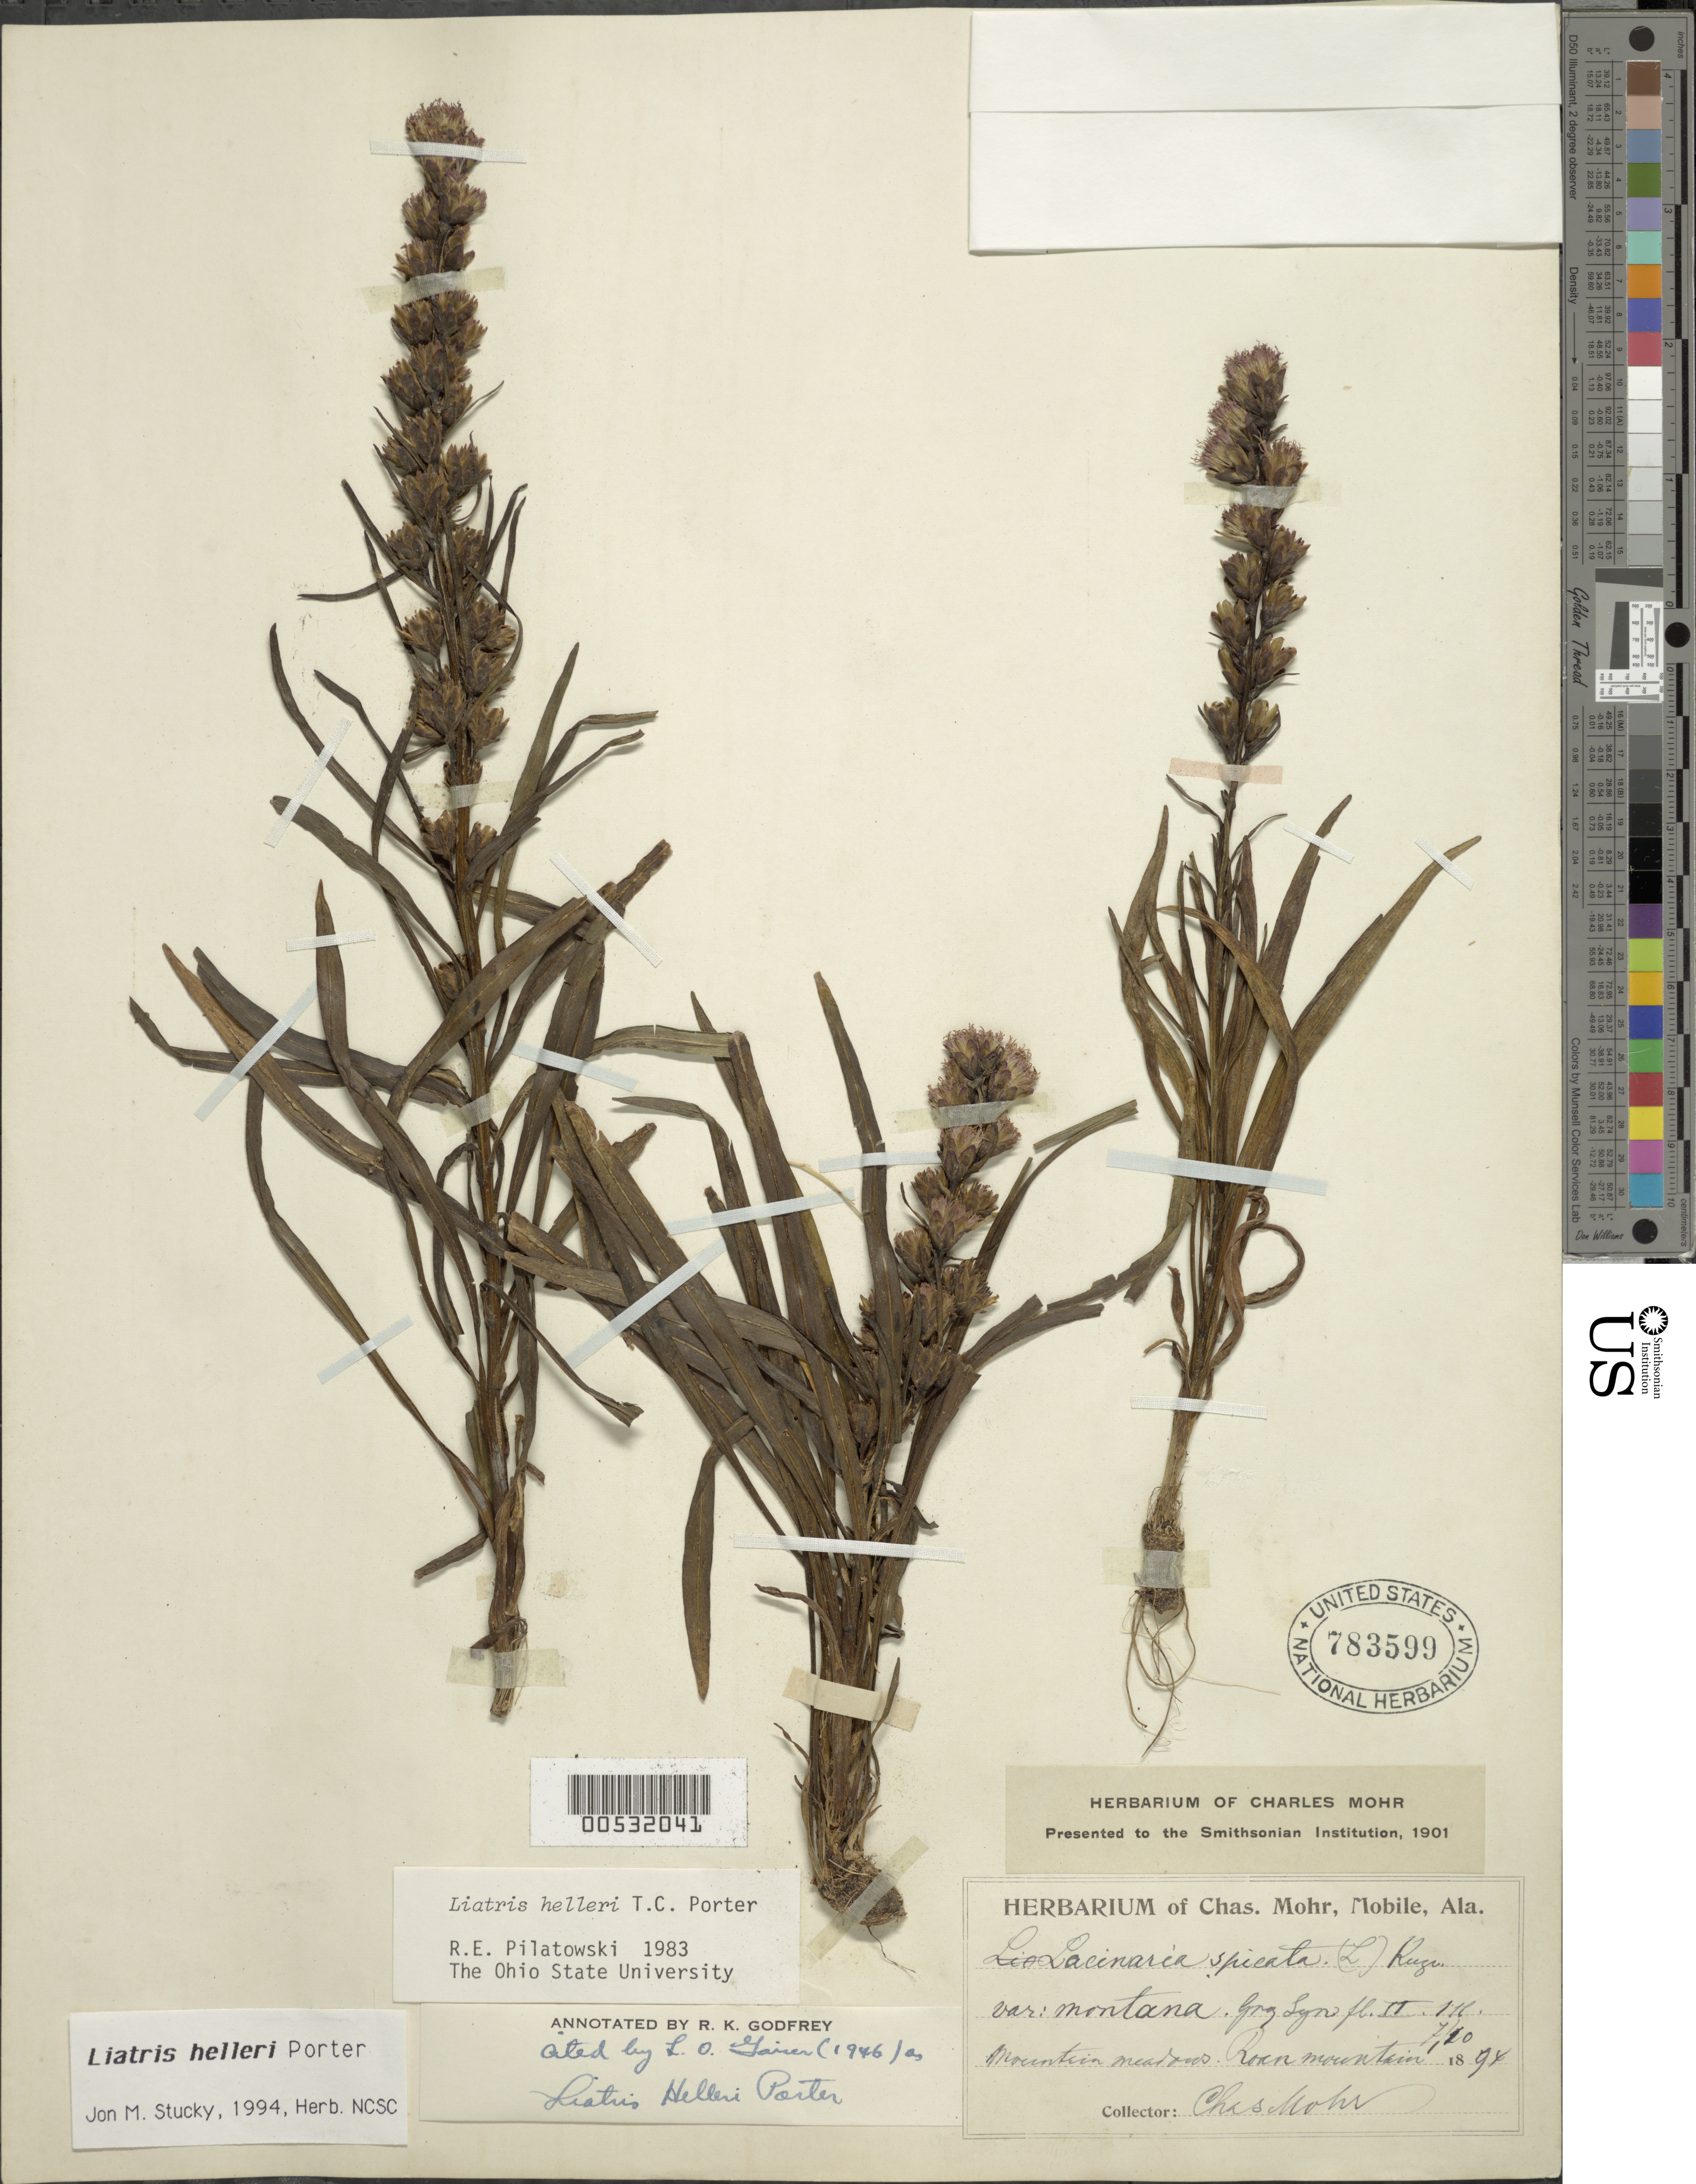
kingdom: Plantae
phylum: Tracheophyta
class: Magnoliopsida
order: Asterales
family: Asteraceae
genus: Liatris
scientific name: Liatris helleri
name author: Porter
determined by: Stucky, J.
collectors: C. T. Mohr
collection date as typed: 10 Jul 1894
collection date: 1894-07-10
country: United States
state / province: North Carolina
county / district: Mitchell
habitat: Mountain meadows.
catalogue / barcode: US 783599